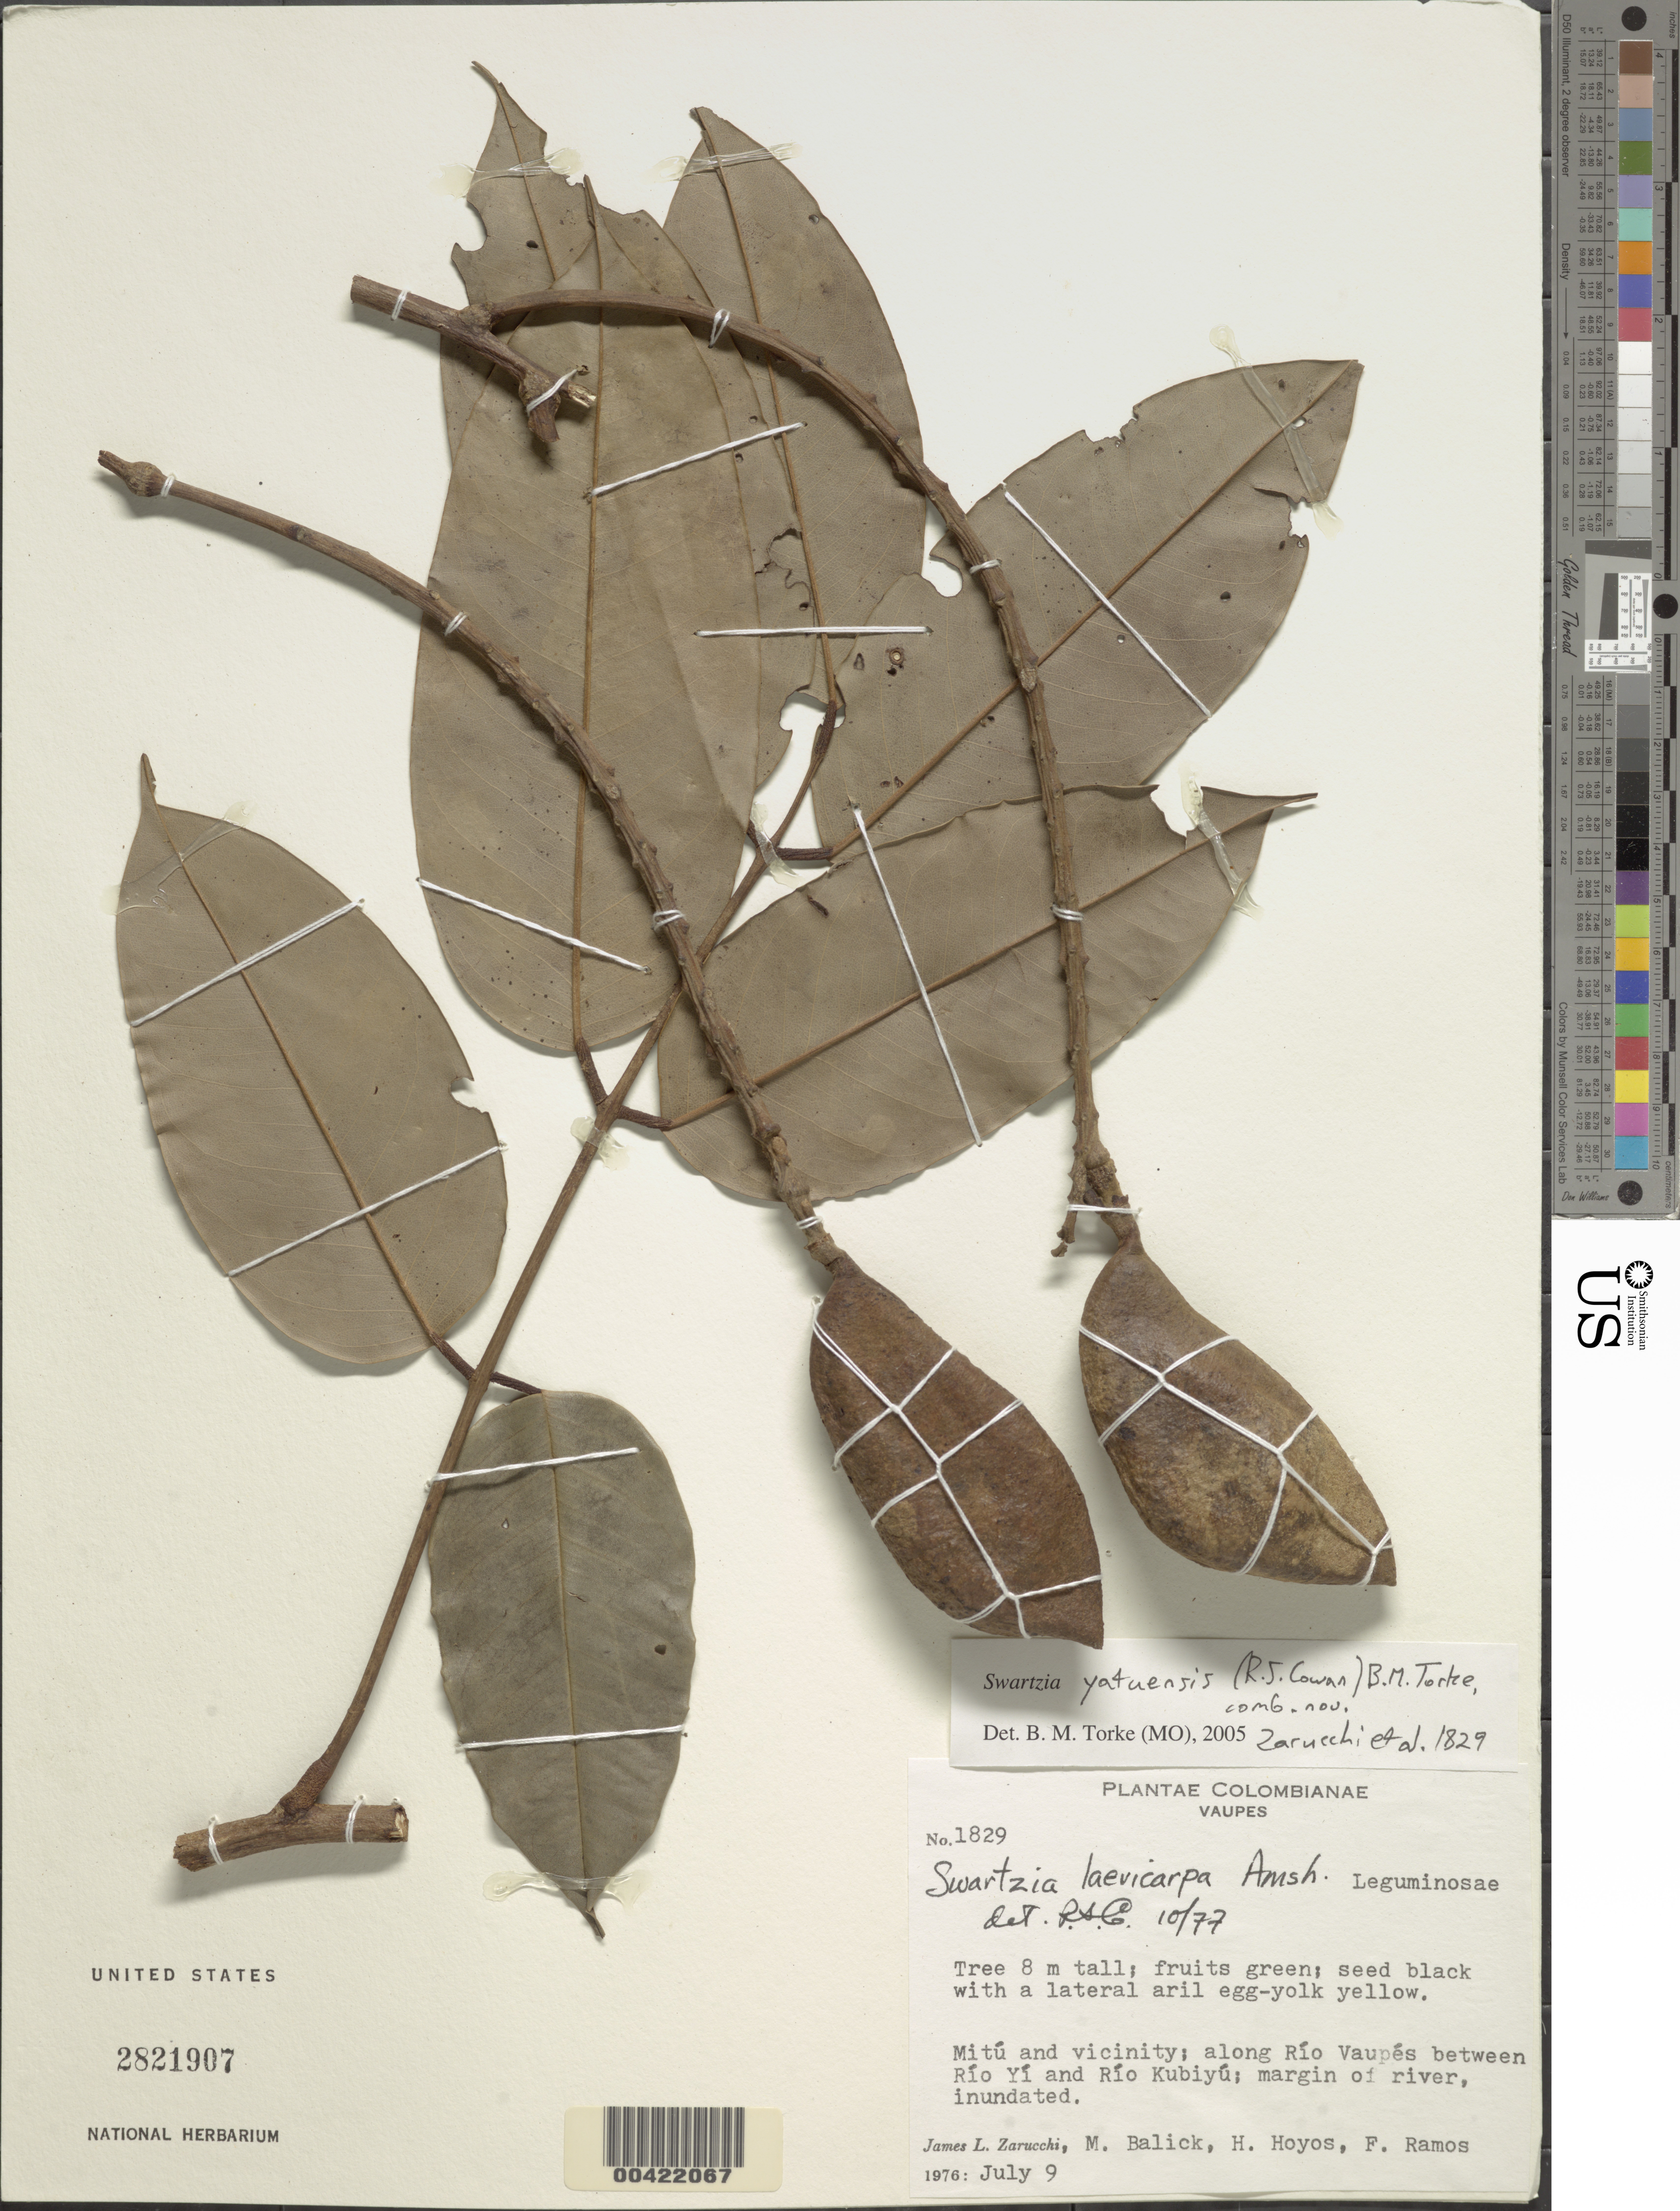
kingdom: Plantae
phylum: Tracheophyta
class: Magnoliopsida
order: Fabales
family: Fabaceae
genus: Swartzia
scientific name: Swartzia yatuensis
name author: (R.S. Cowan) Torke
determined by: Torke, B. M., (MO)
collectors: J. L. Zarucchi, M. J. Balick, H. Hoyos & F. Ramos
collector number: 1829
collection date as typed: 09 Jul 1979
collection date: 1979-07-09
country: Colombia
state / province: Vaupés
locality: Mitu and vicinity; along Rio Vaupes between Rio Yi and Rio Kibiyu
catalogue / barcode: US 2821907